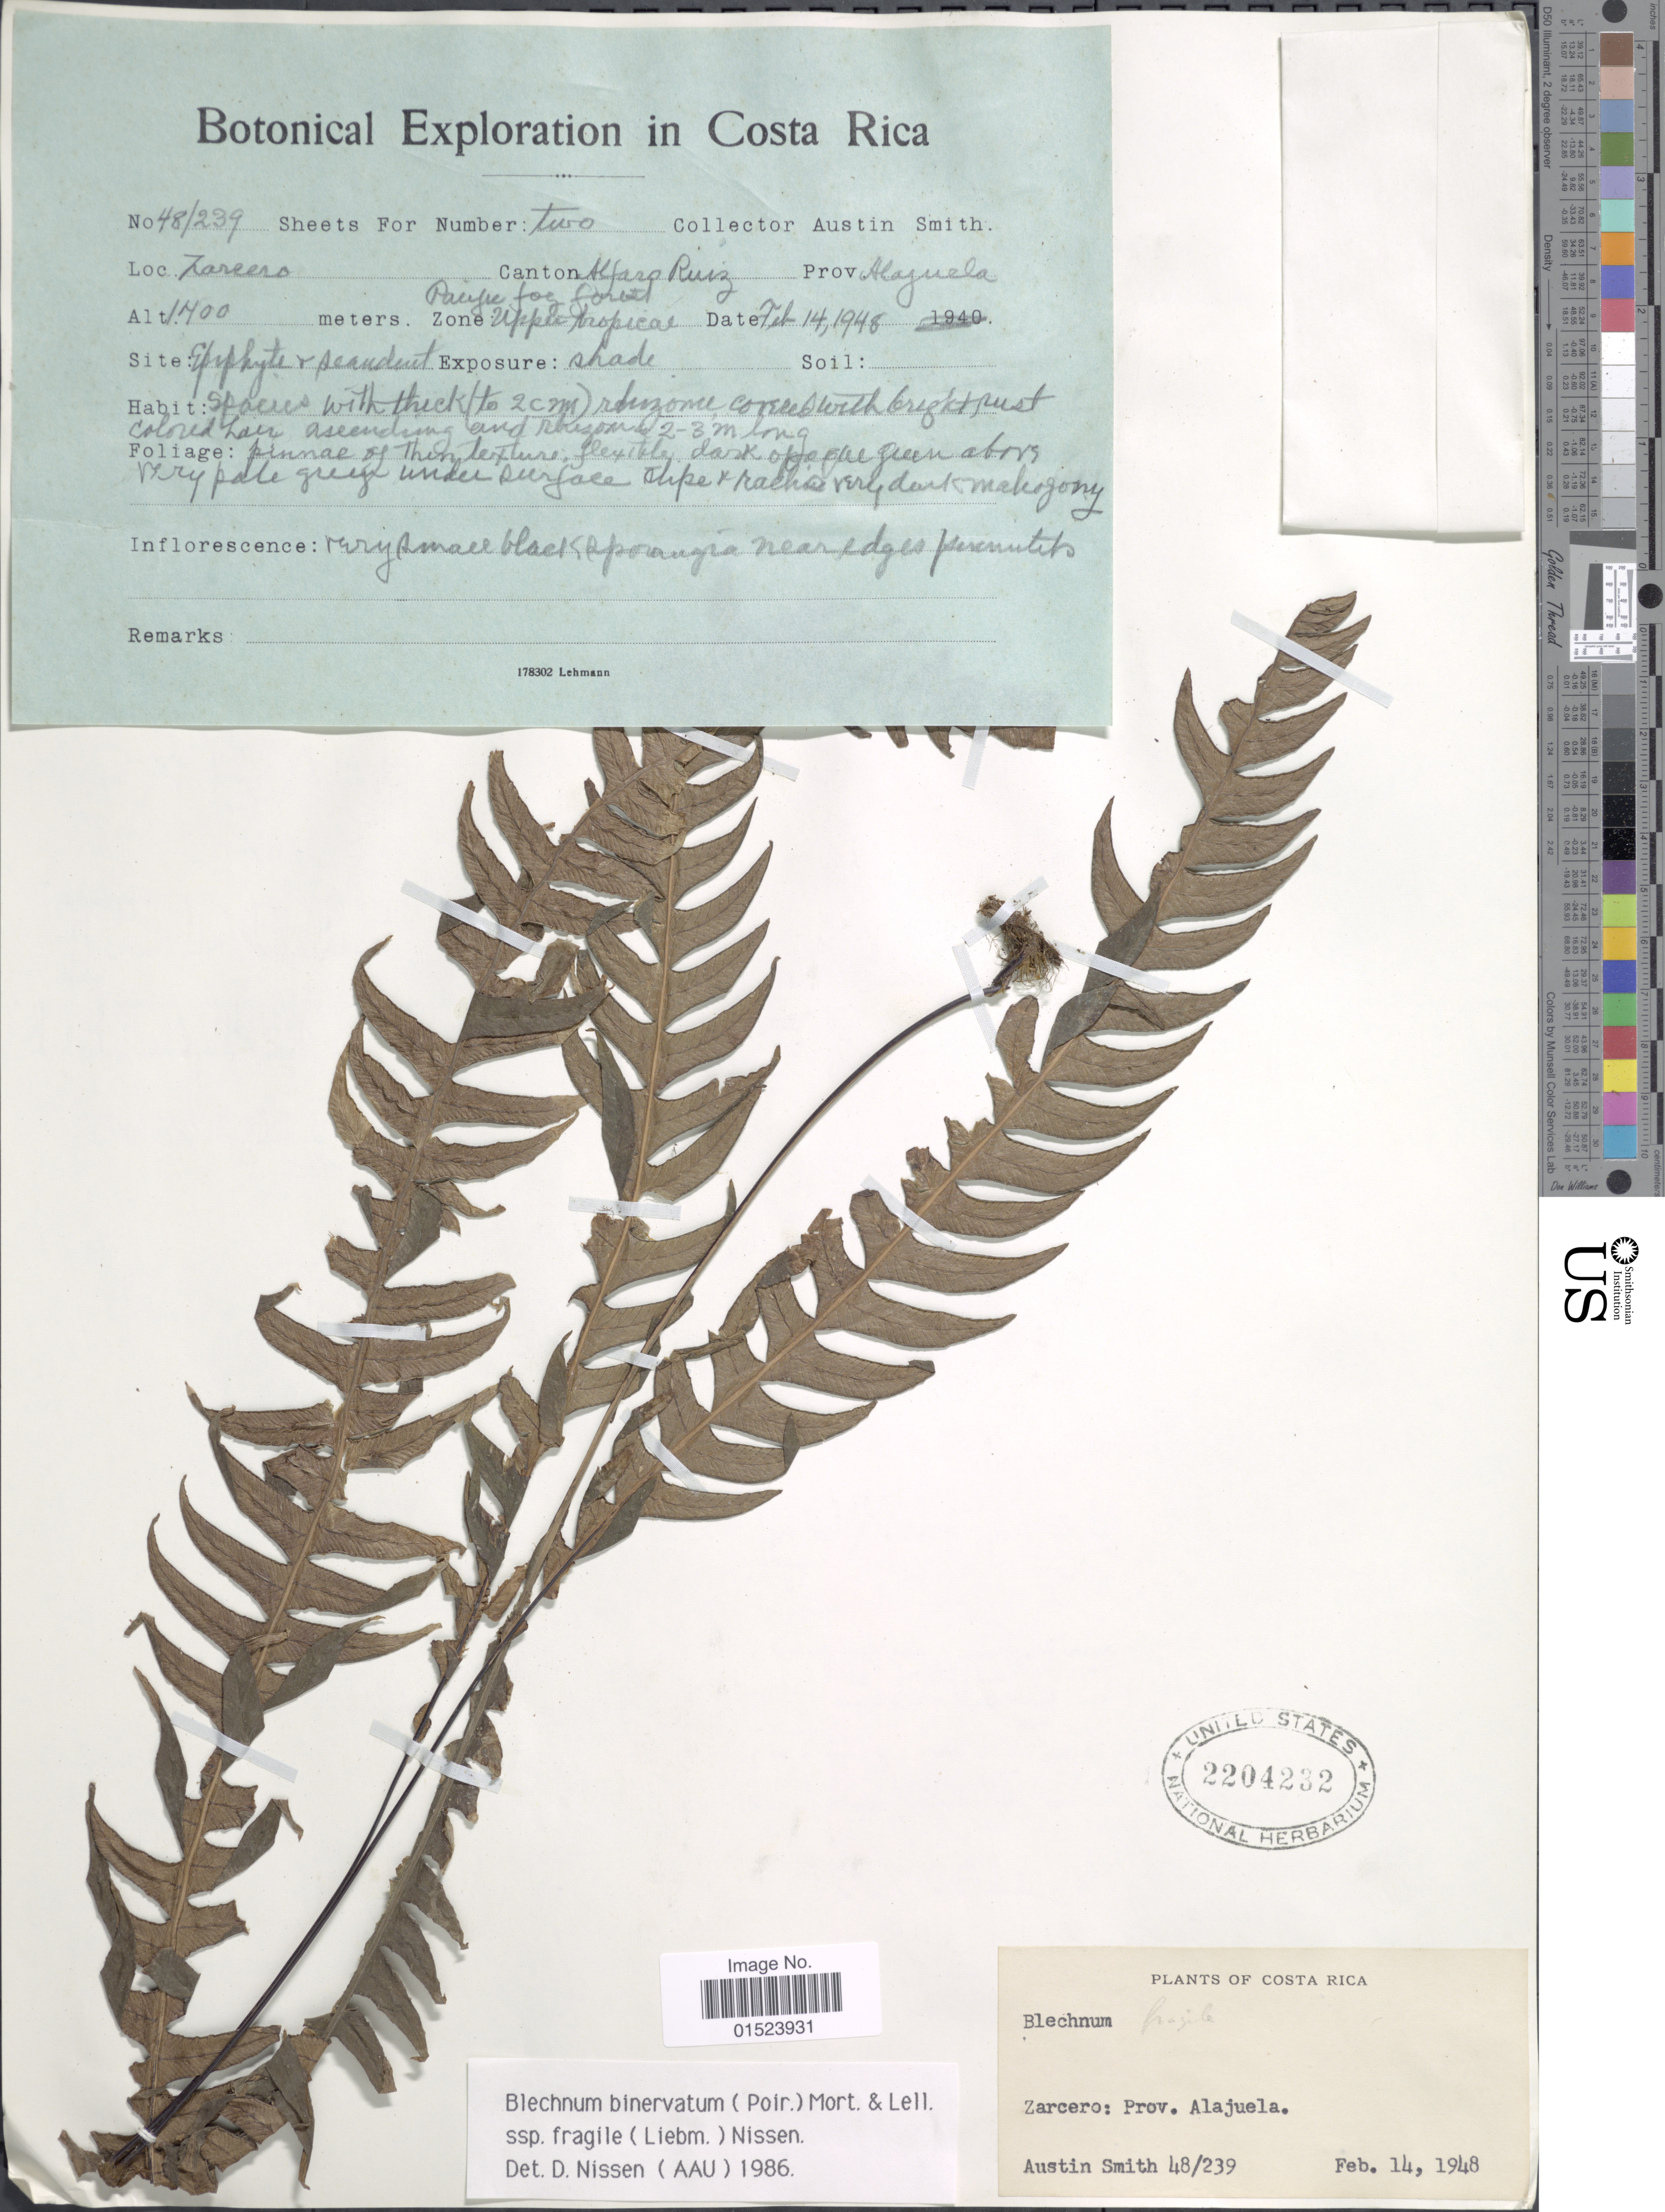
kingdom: Plantae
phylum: Tracheophyta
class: Polypodiopsida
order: Polypodiales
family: Blechnaceae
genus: Blechnum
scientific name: Blechnum fragile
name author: (Liebm.) C.V. Morton & Lellinger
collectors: Aust P. Smith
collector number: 48/239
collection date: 1948-02-14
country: Costa Rica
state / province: Alajuela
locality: Zarcero, Canton Alfaro Ruiz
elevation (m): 1700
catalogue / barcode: US 2204232